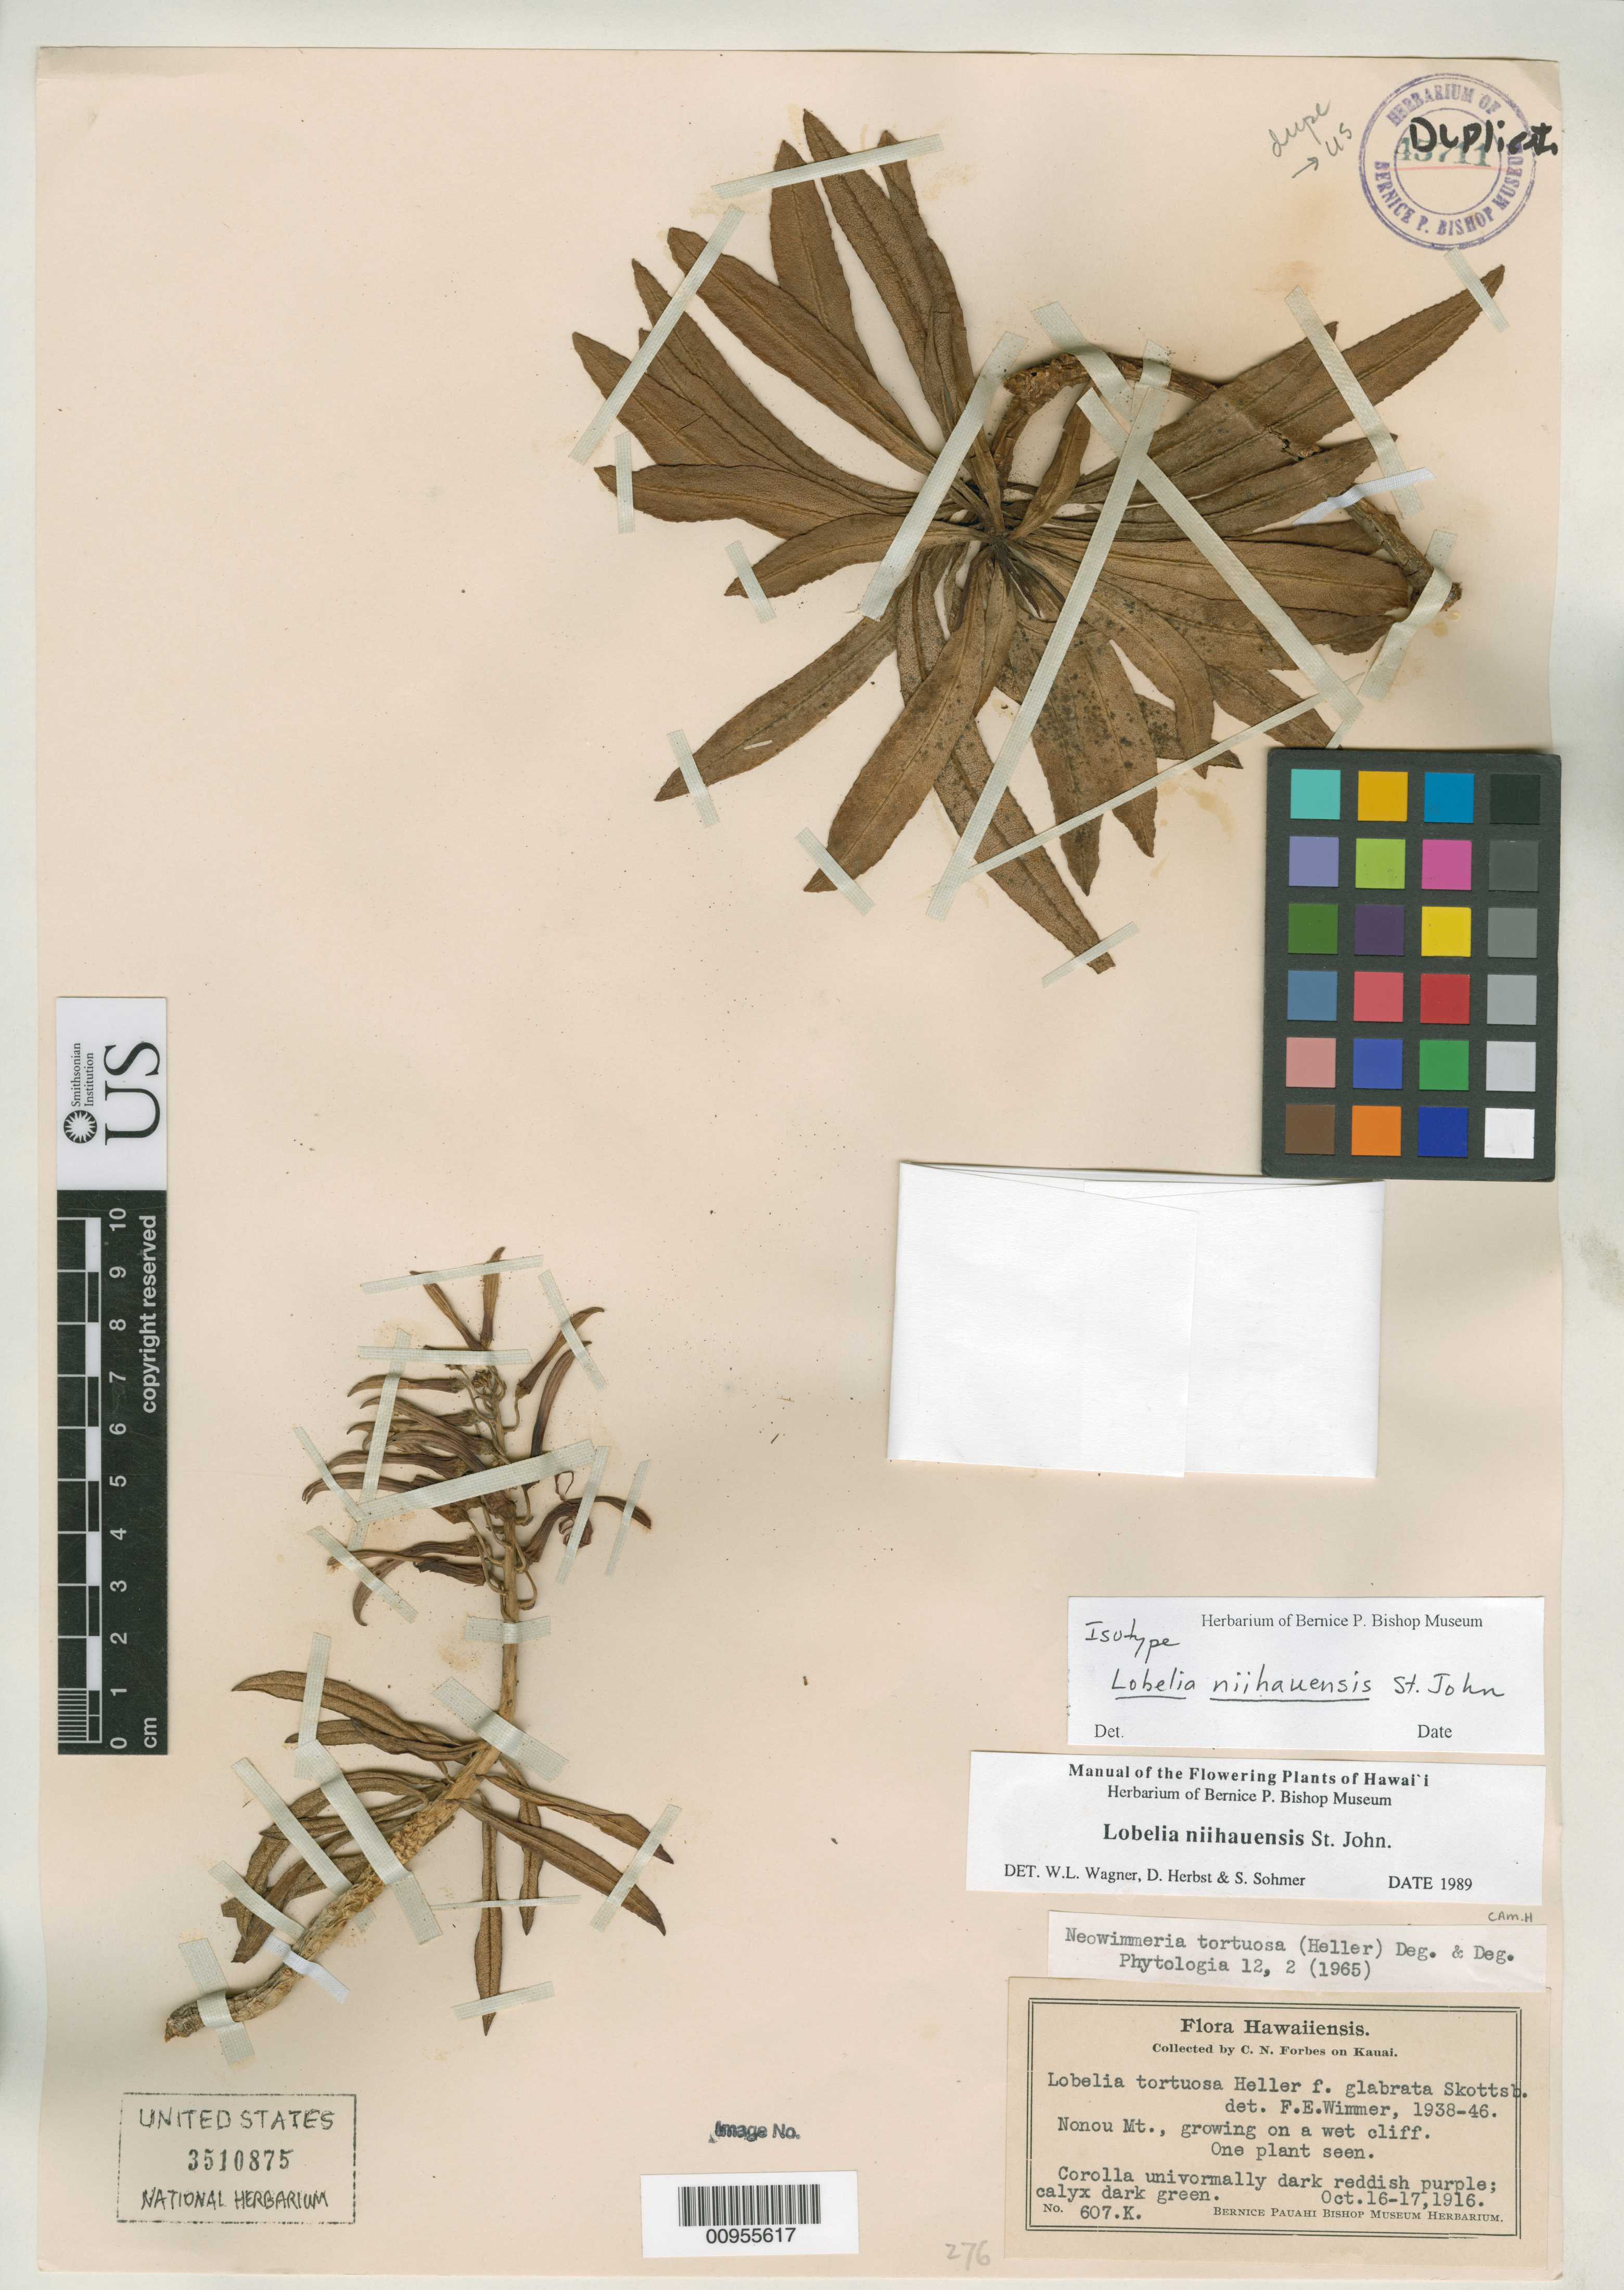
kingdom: Plantae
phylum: Tracheophyta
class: Magnoliopsida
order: Asterales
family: Campanulaceae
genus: Lobelia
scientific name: Lobelia niihauensis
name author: H. St. John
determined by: Wagner, W. L.; et al.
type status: Isotype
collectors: C. N. Forbes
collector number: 607.K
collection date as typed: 16 Oct 1916 to 17 Oct 1916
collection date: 1916-10-16/1916-10-17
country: United States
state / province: Hawaii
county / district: Kauai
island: Kaua'i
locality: Nonou Mt., growing on a wet cliff.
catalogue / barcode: US 3510875